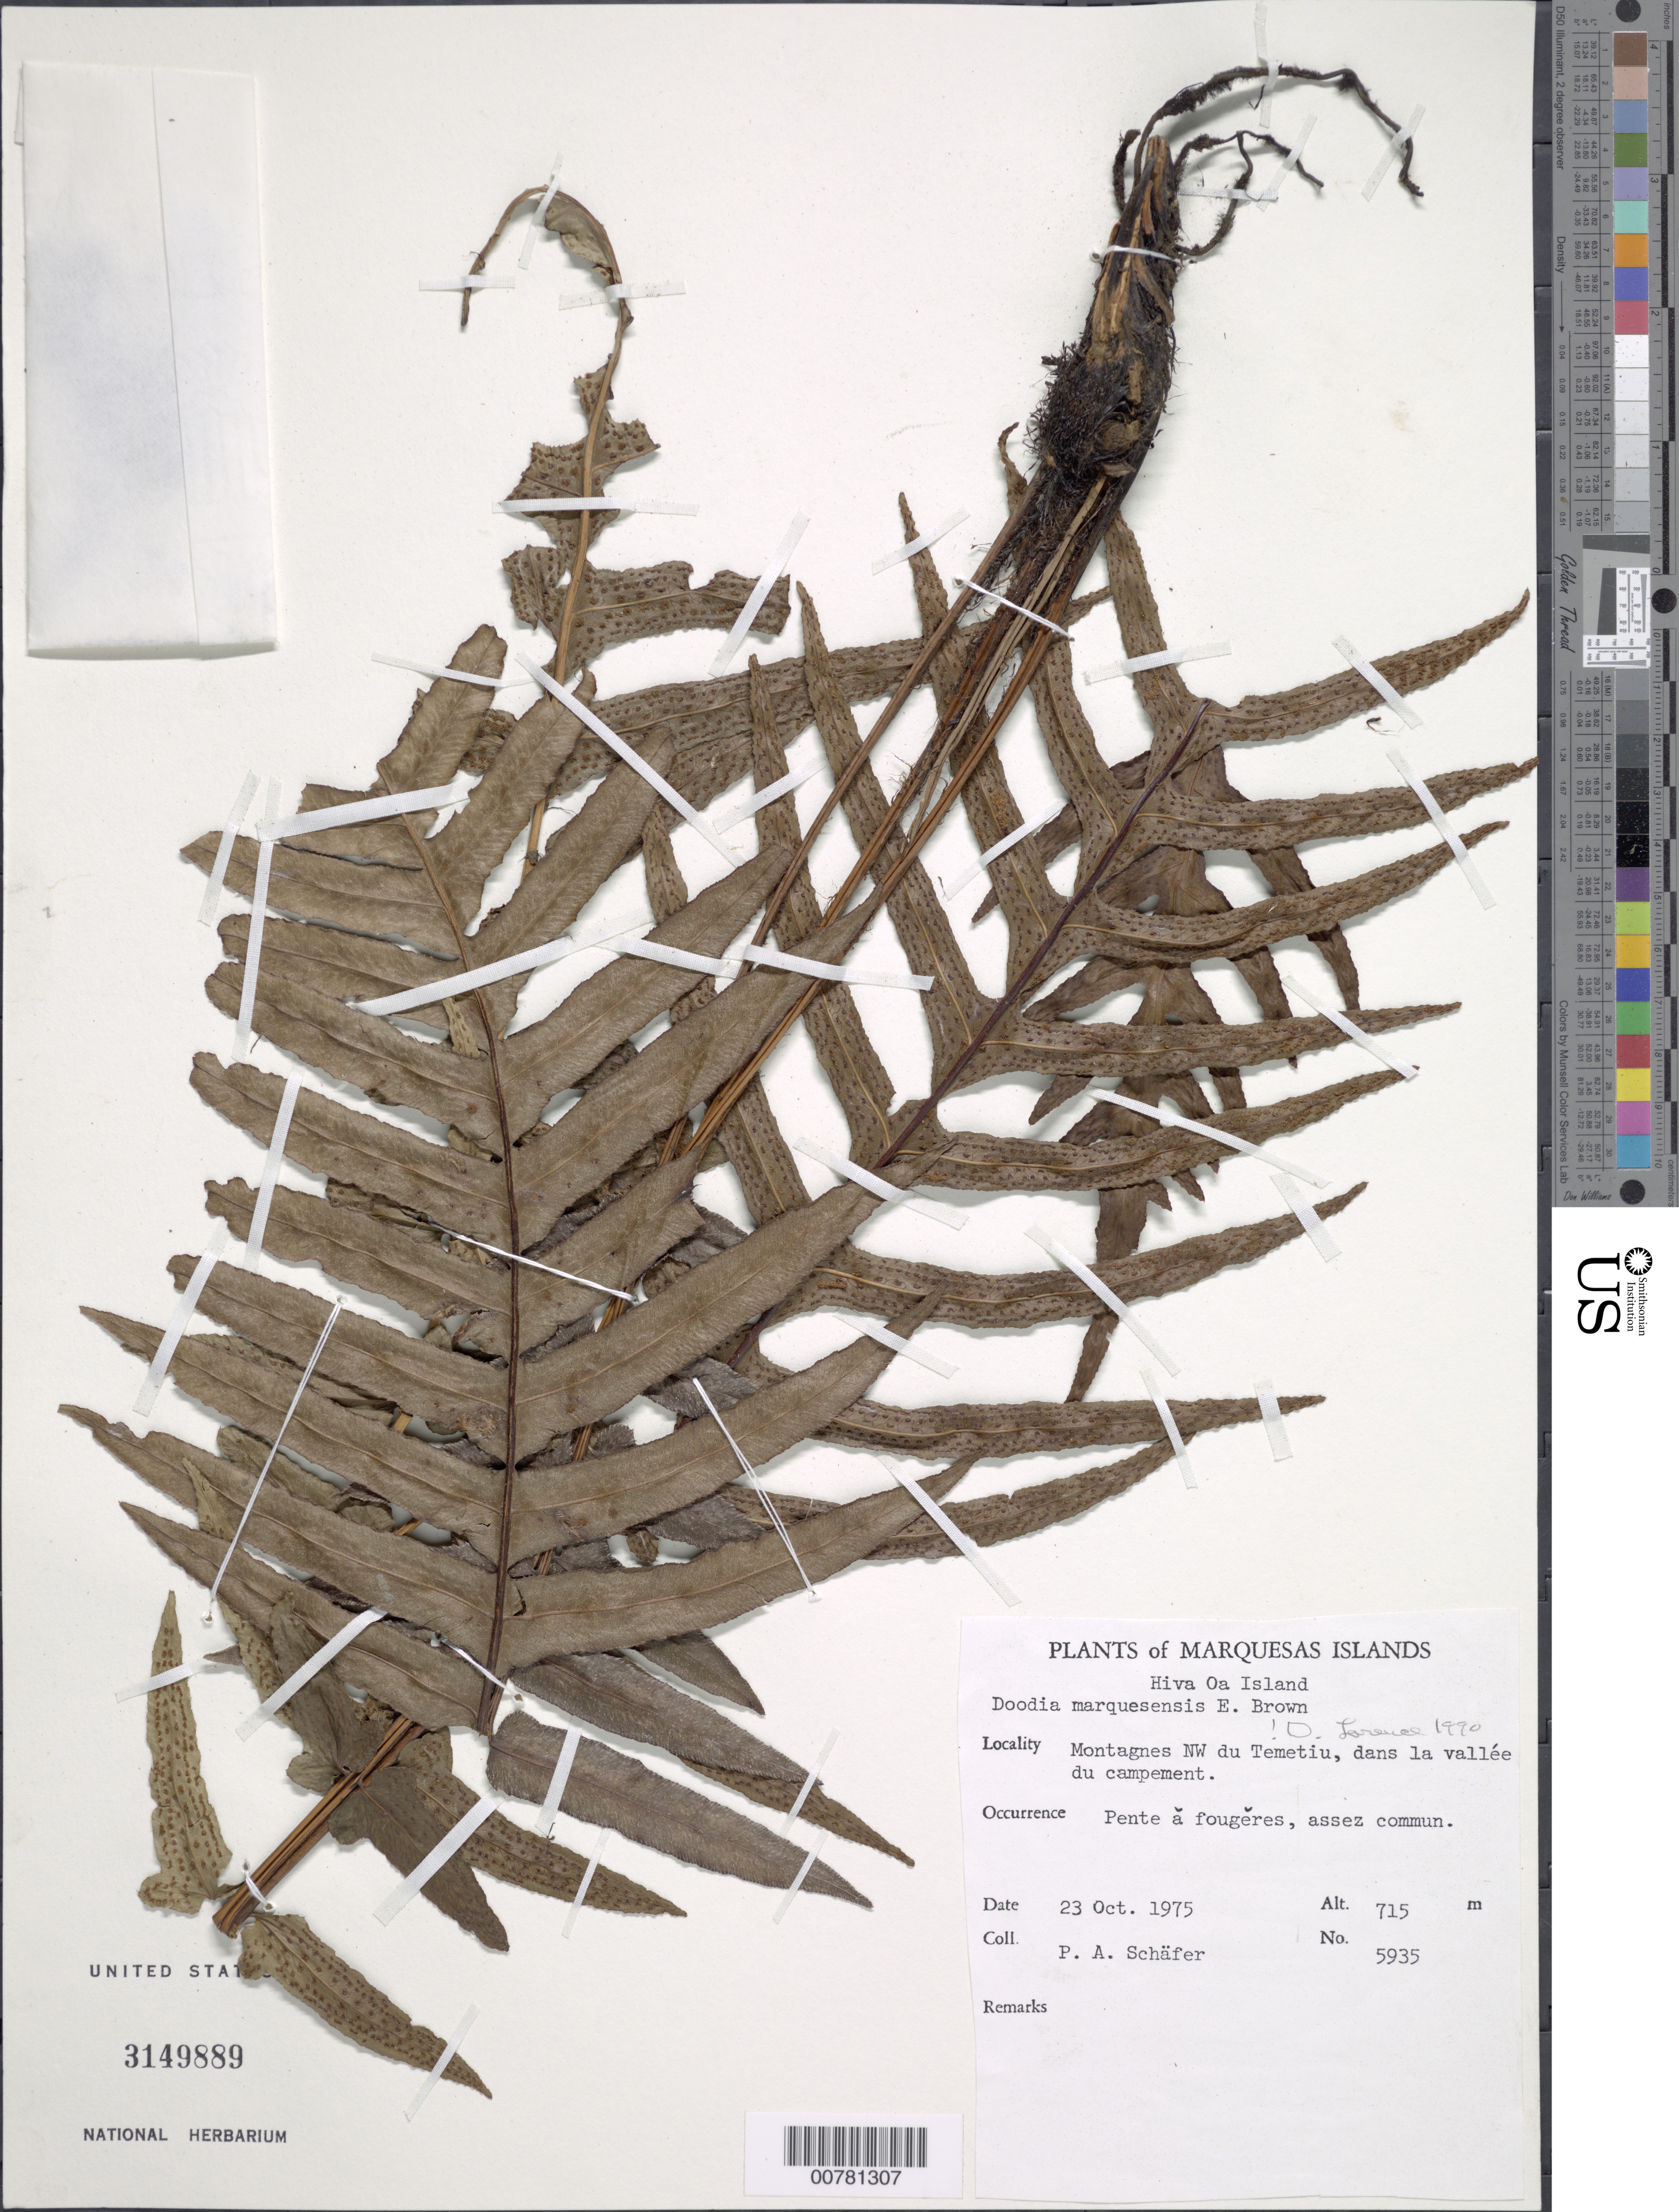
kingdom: Plantae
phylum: Tracheophyta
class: Polypodiopsida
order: Polypodiales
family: Blechnaceae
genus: Doodia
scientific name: Doodia marquesensis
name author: E.D. Br.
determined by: Lorence, David H., (PTBG), National Tropical Botanical Garden (UNITED STATES)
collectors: P. A. Schäfer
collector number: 5935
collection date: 1975-10-23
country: French Polynesia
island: Hiva Oa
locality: Montagnes NW du Temetiu, dans la vallée du campement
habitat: Pente à fougères;assez commun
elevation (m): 715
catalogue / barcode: US 3149889